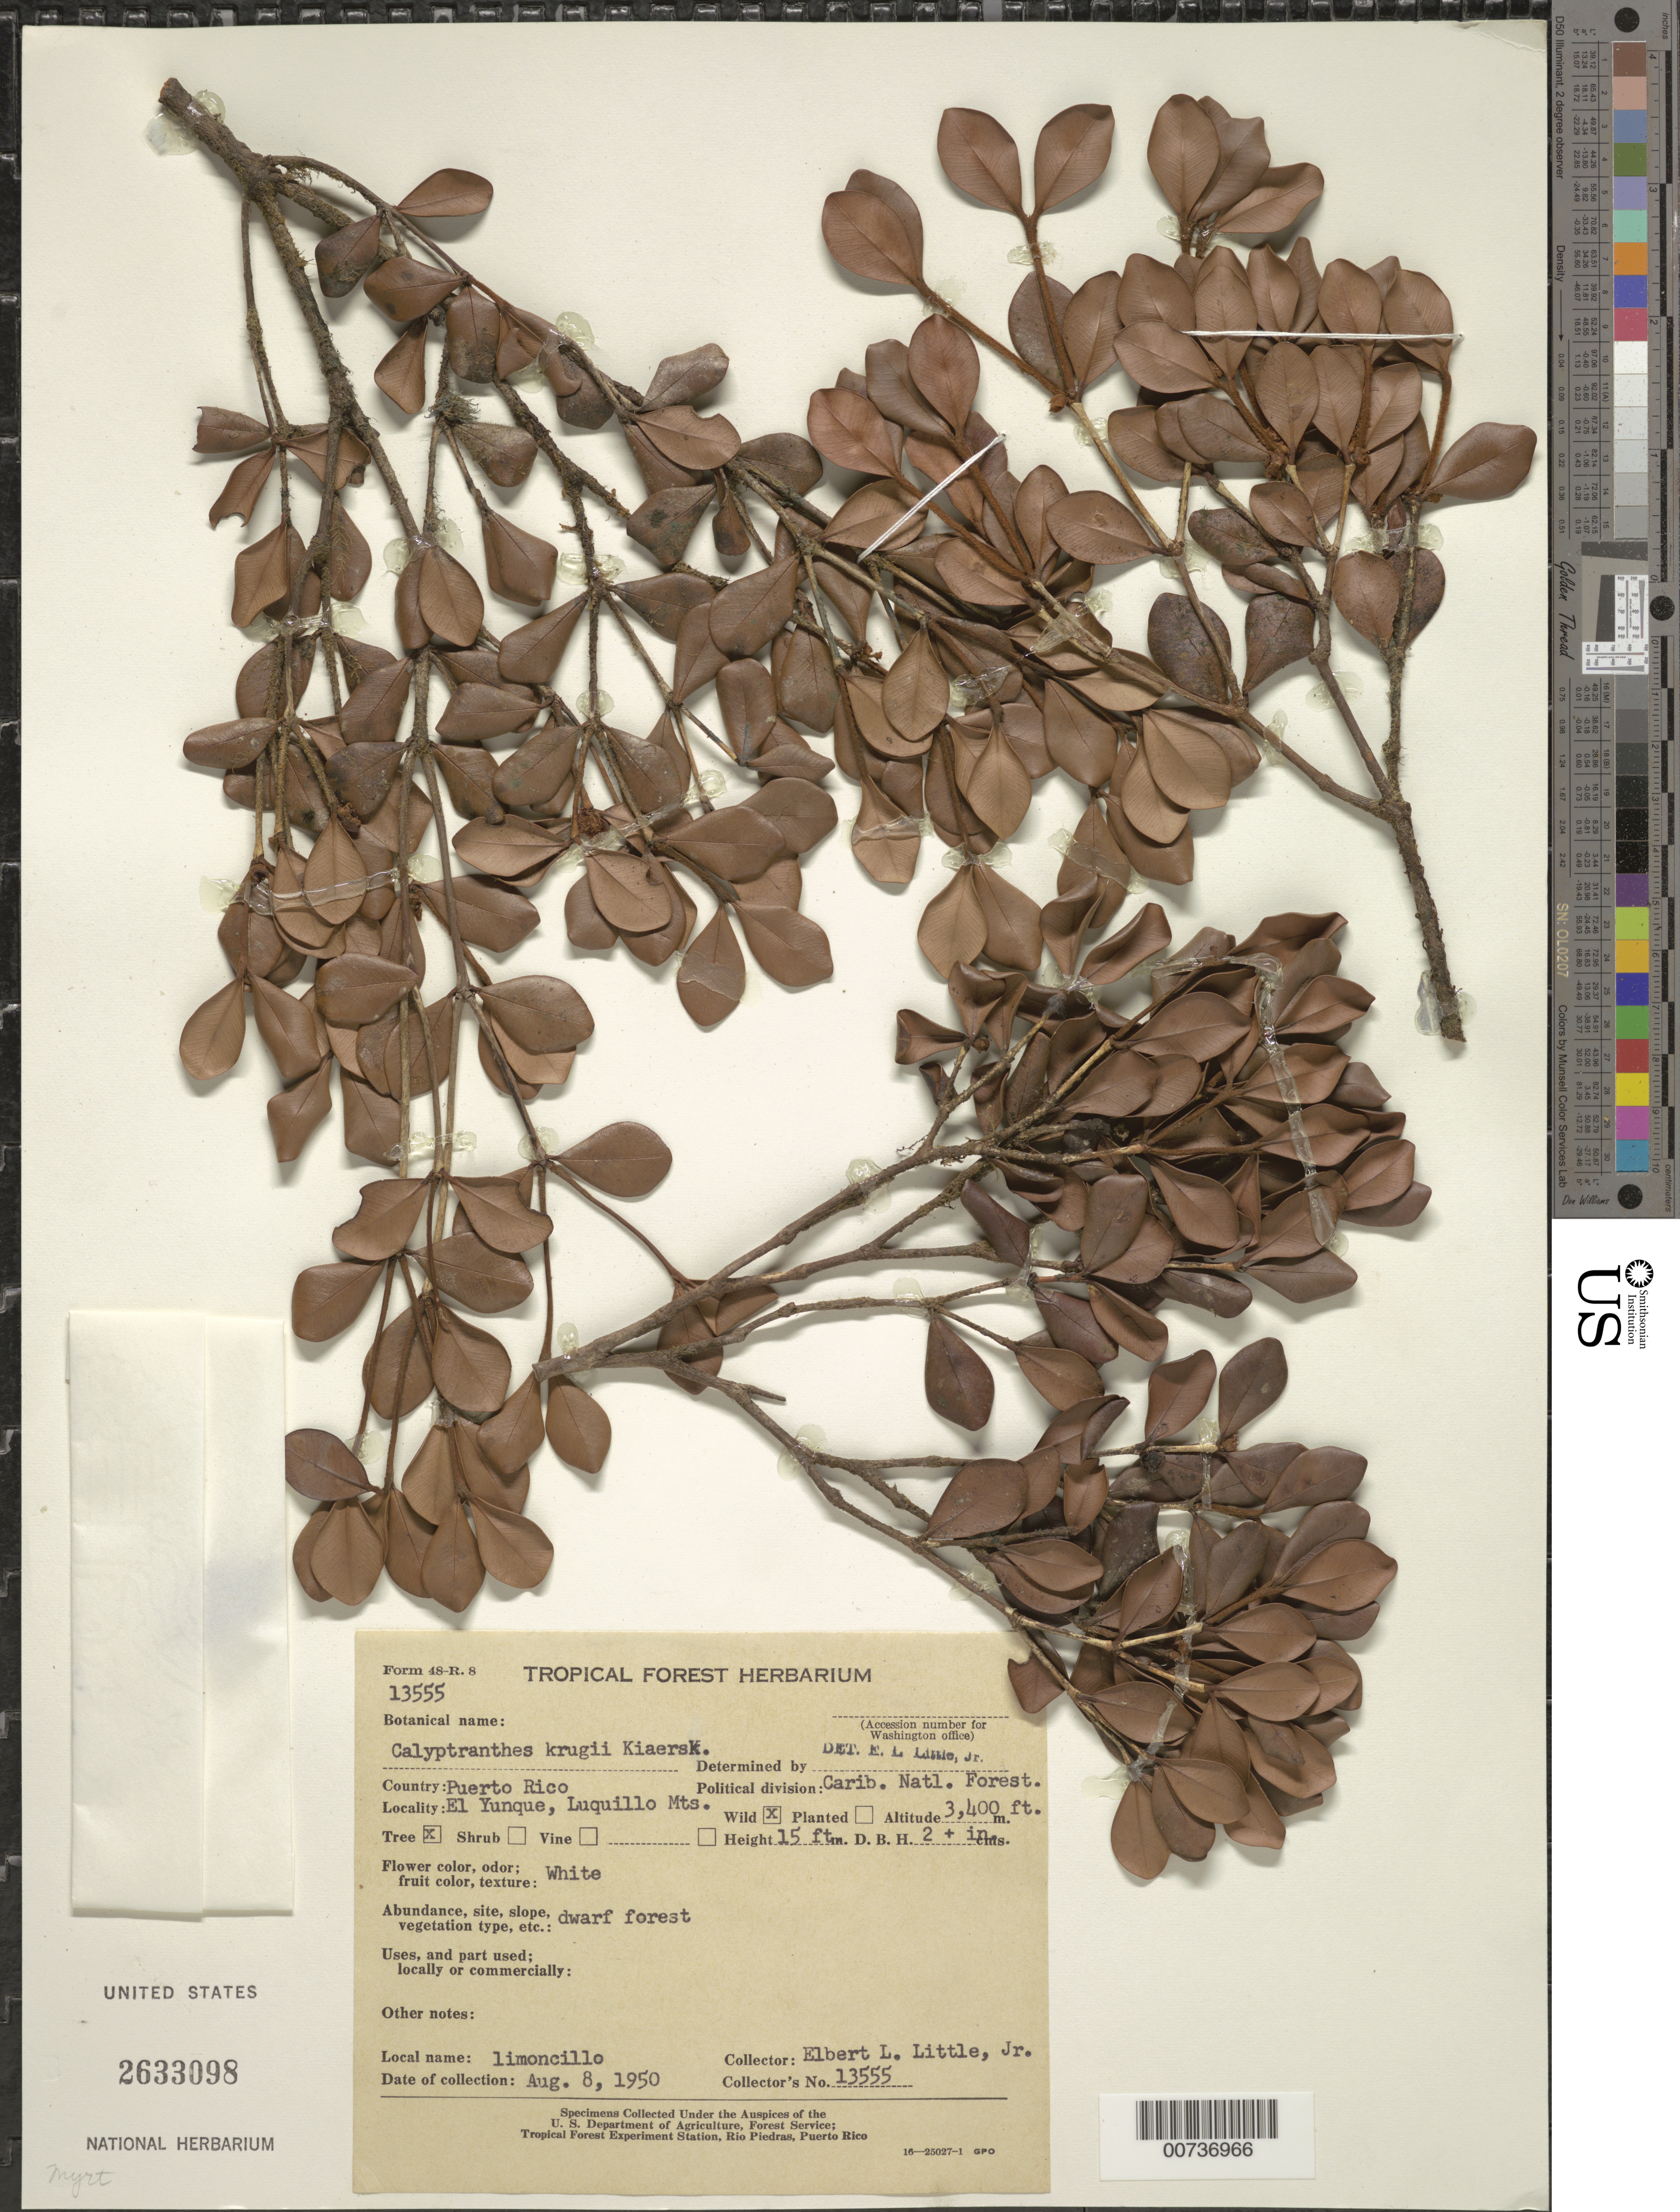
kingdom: Plantae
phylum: Tracheophyta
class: Magnoliopsida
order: Myrtales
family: Myrtaceae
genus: Myrcia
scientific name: Myrcia krugii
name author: (Kiaersk.) E. Lucas & Acev.-Rodr.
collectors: E. L. Little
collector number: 13555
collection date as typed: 08 Aug 1950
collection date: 1950-08-08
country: Puerto Rico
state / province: Luquillo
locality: Caribbean National Forest, El Yunque, Luquillo Mountains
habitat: Dwarf forest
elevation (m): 1036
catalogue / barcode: US 2633098